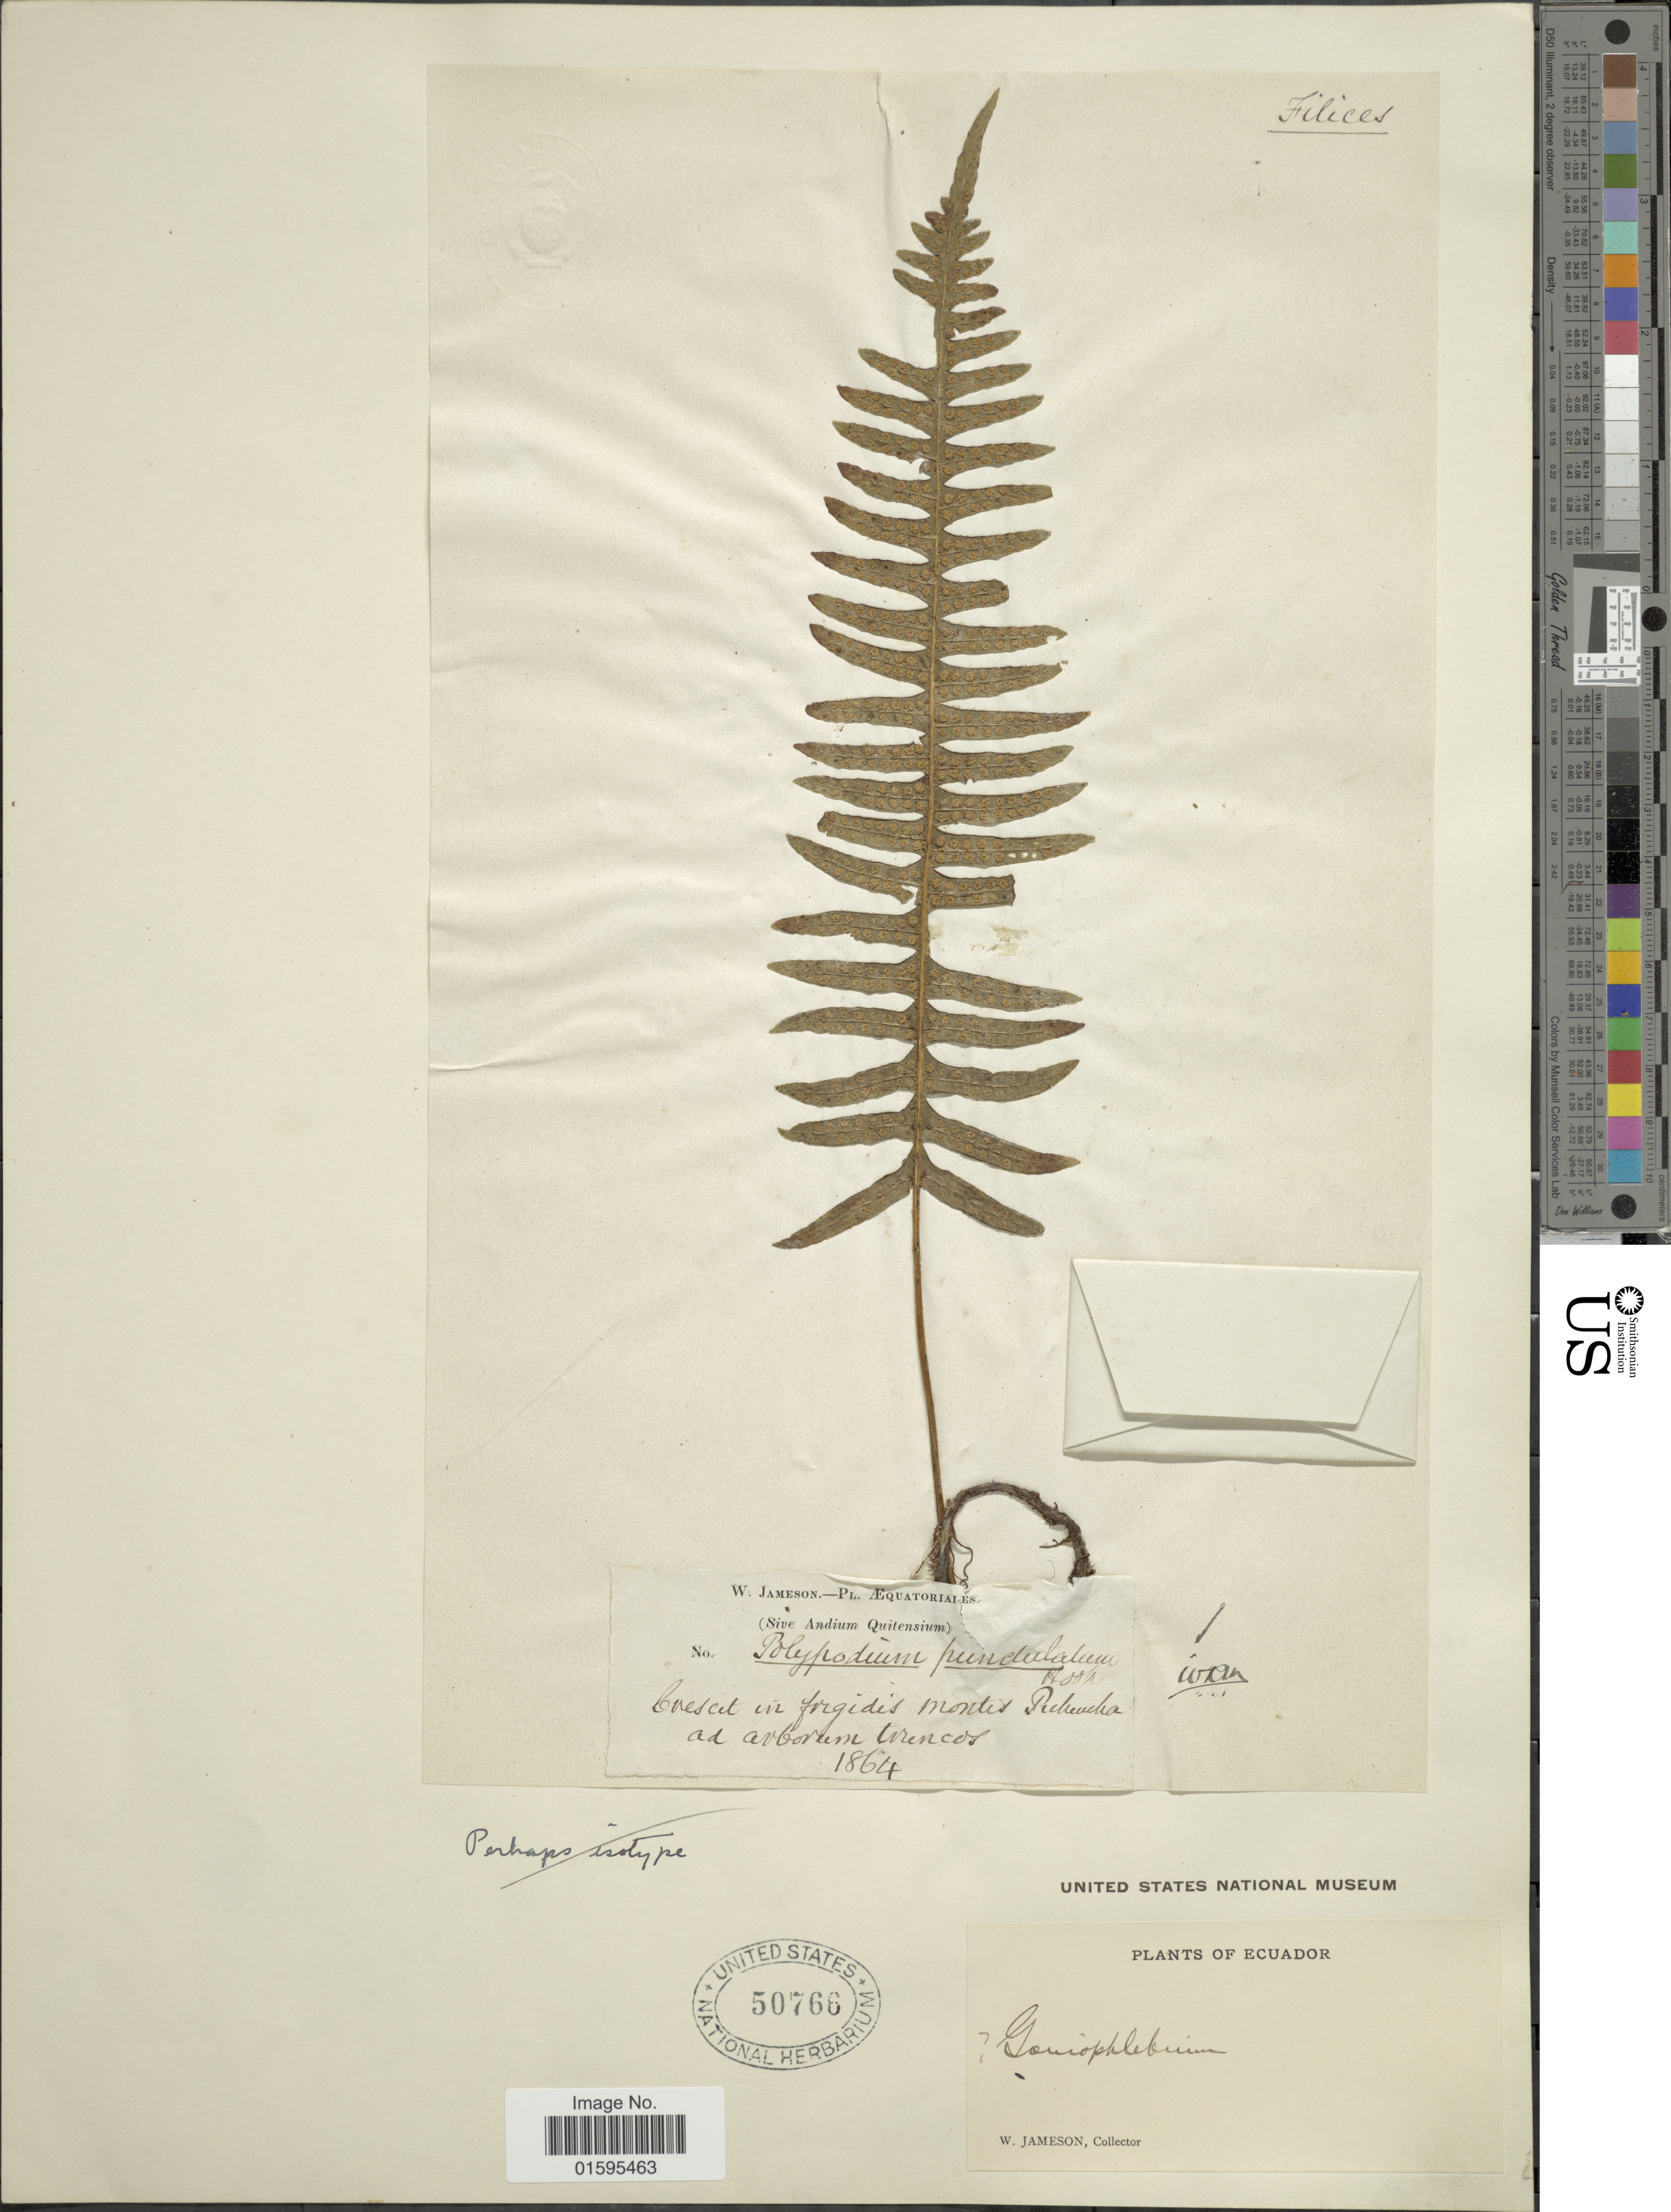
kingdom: Plantae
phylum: Tracheophyta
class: Polypodiopsida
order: Polypodiales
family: Polypodiaceae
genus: Polypodium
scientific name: Polypodium pendulum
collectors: W. Jameson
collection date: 1864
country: Ecuador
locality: Aequatoriales, in frigidis montis Pichincha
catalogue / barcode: US 50766